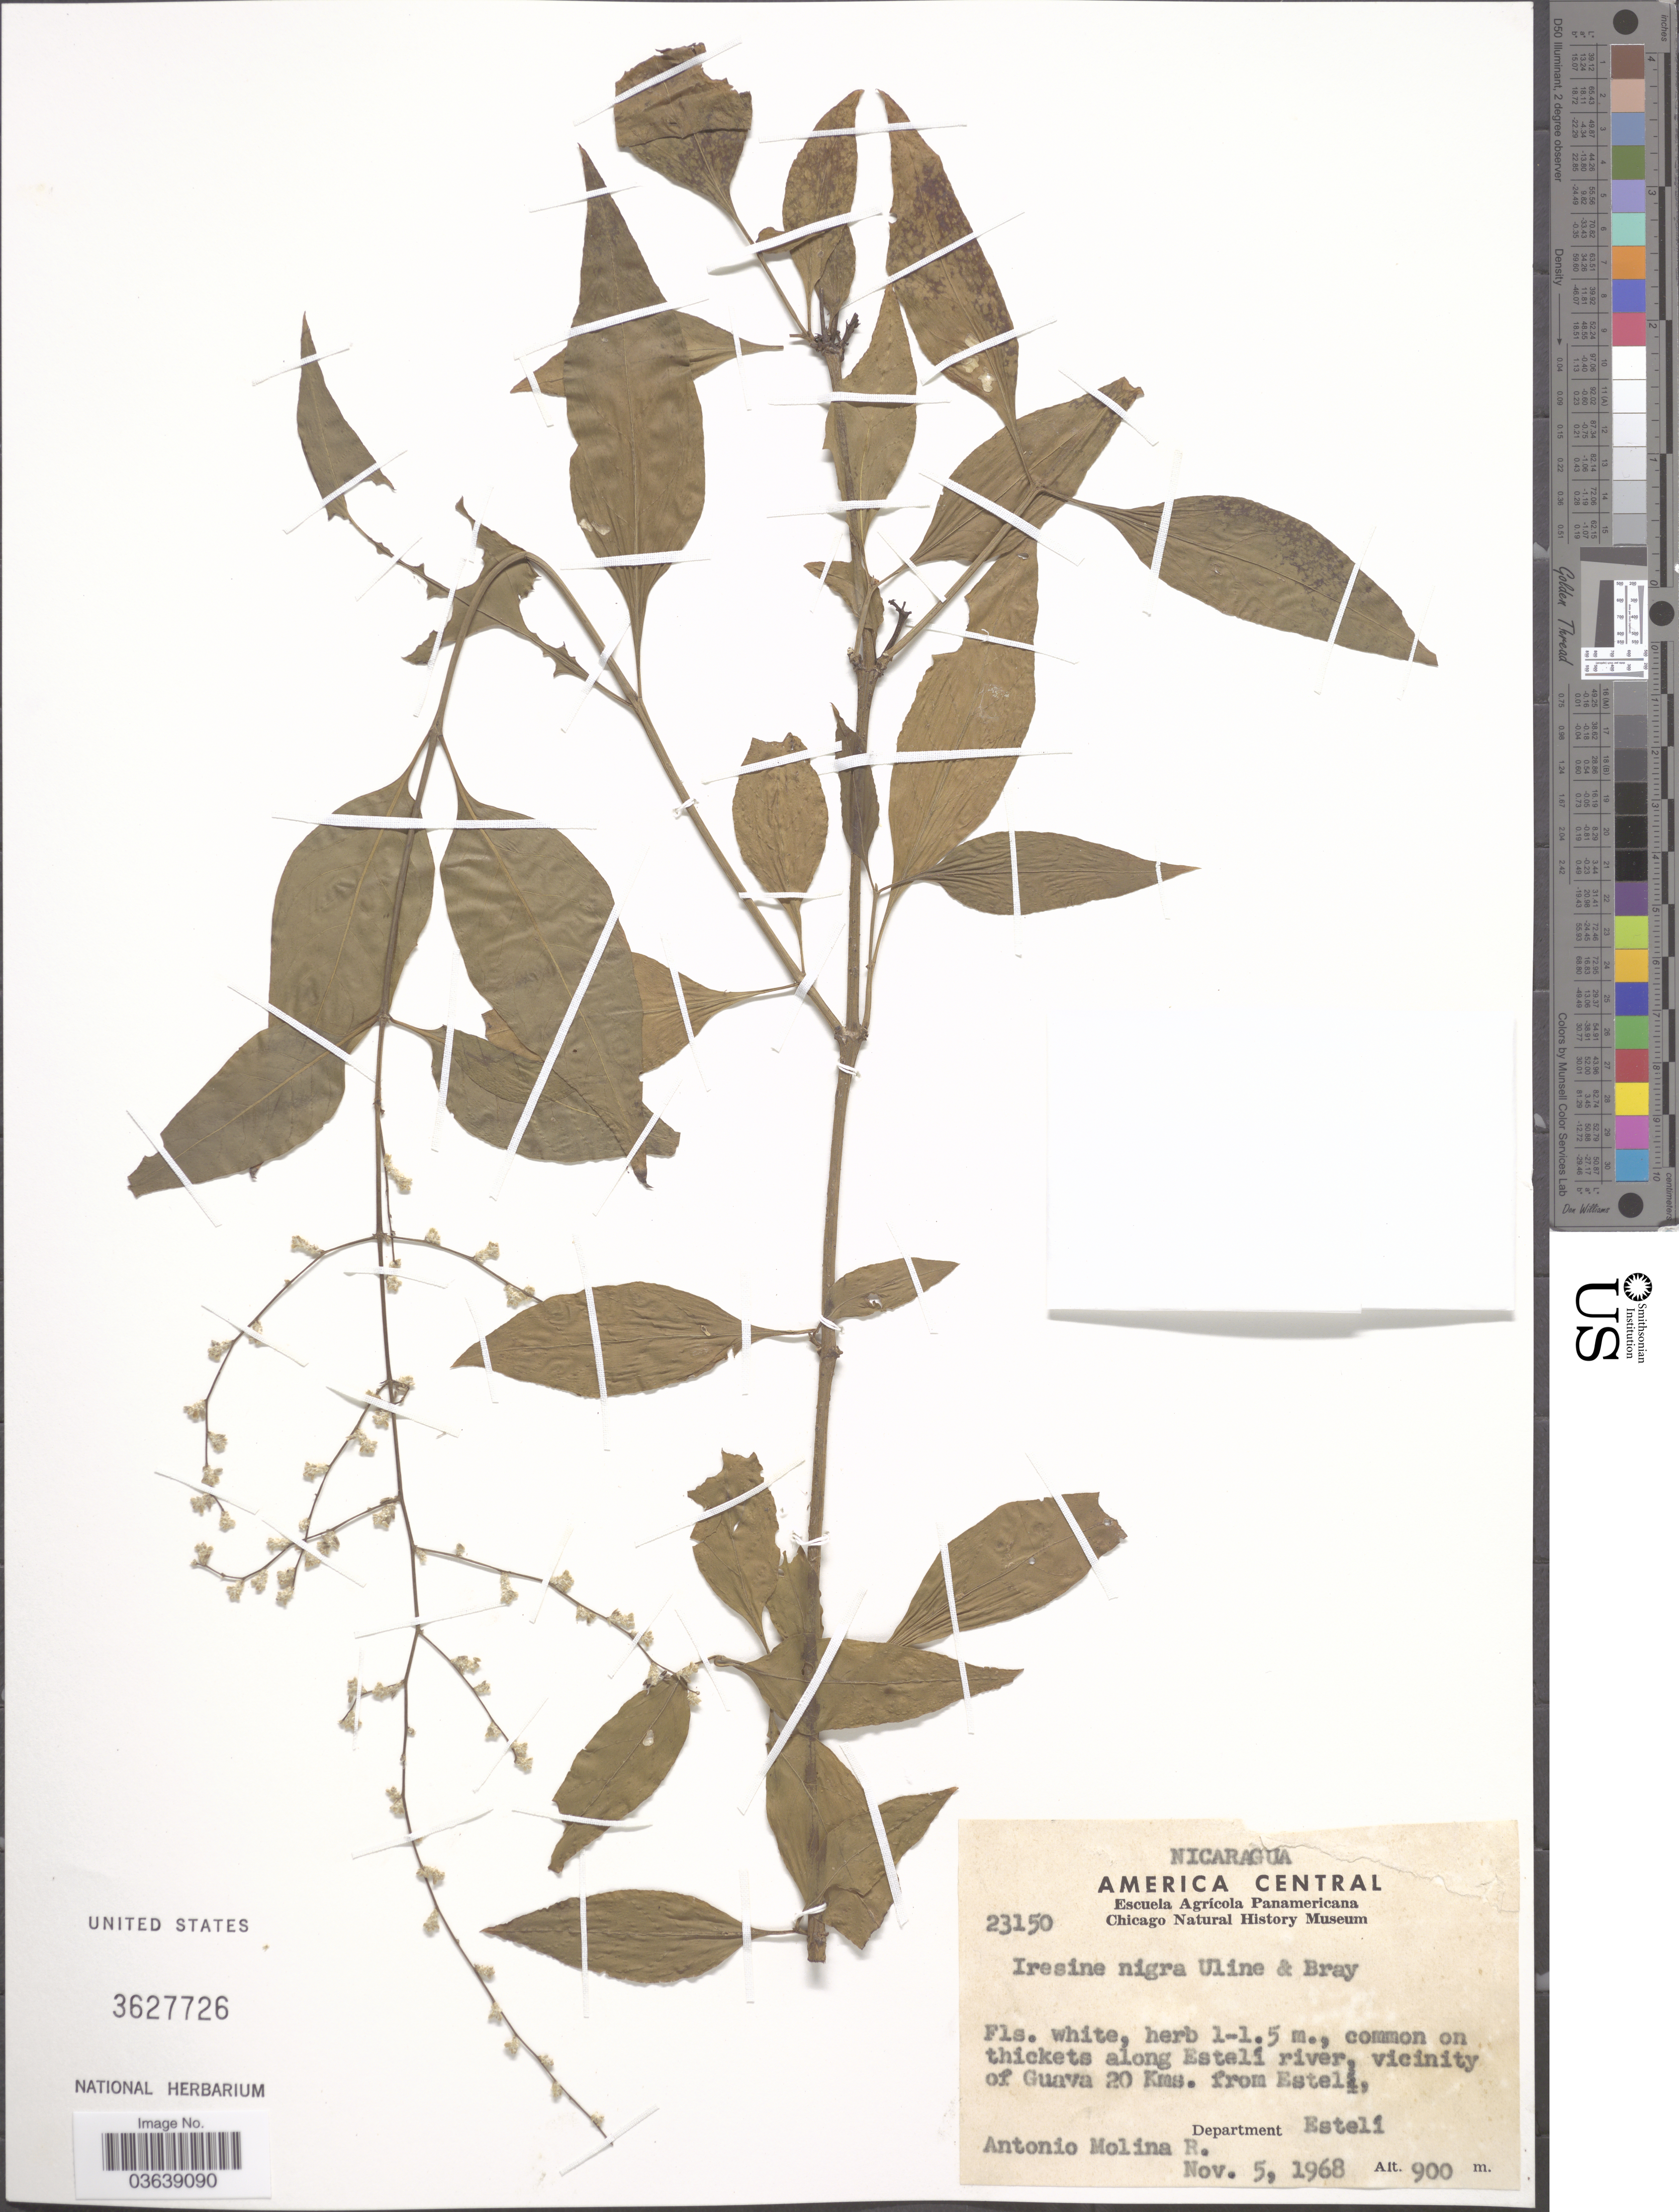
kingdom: Plantae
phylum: Tracheophyta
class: Magnoliopsida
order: Caryophyllales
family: Amaranthaceae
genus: Iresine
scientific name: Iresine nigra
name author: Uline & W.L. Bray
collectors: A. Molina R.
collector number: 23150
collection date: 1968-11-05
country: Nicaragua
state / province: Esteli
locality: On thickets along Estelí river, vicinity of Guava 20 Kms. from Estelí, Department Estelí.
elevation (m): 900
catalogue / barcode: US 3627726